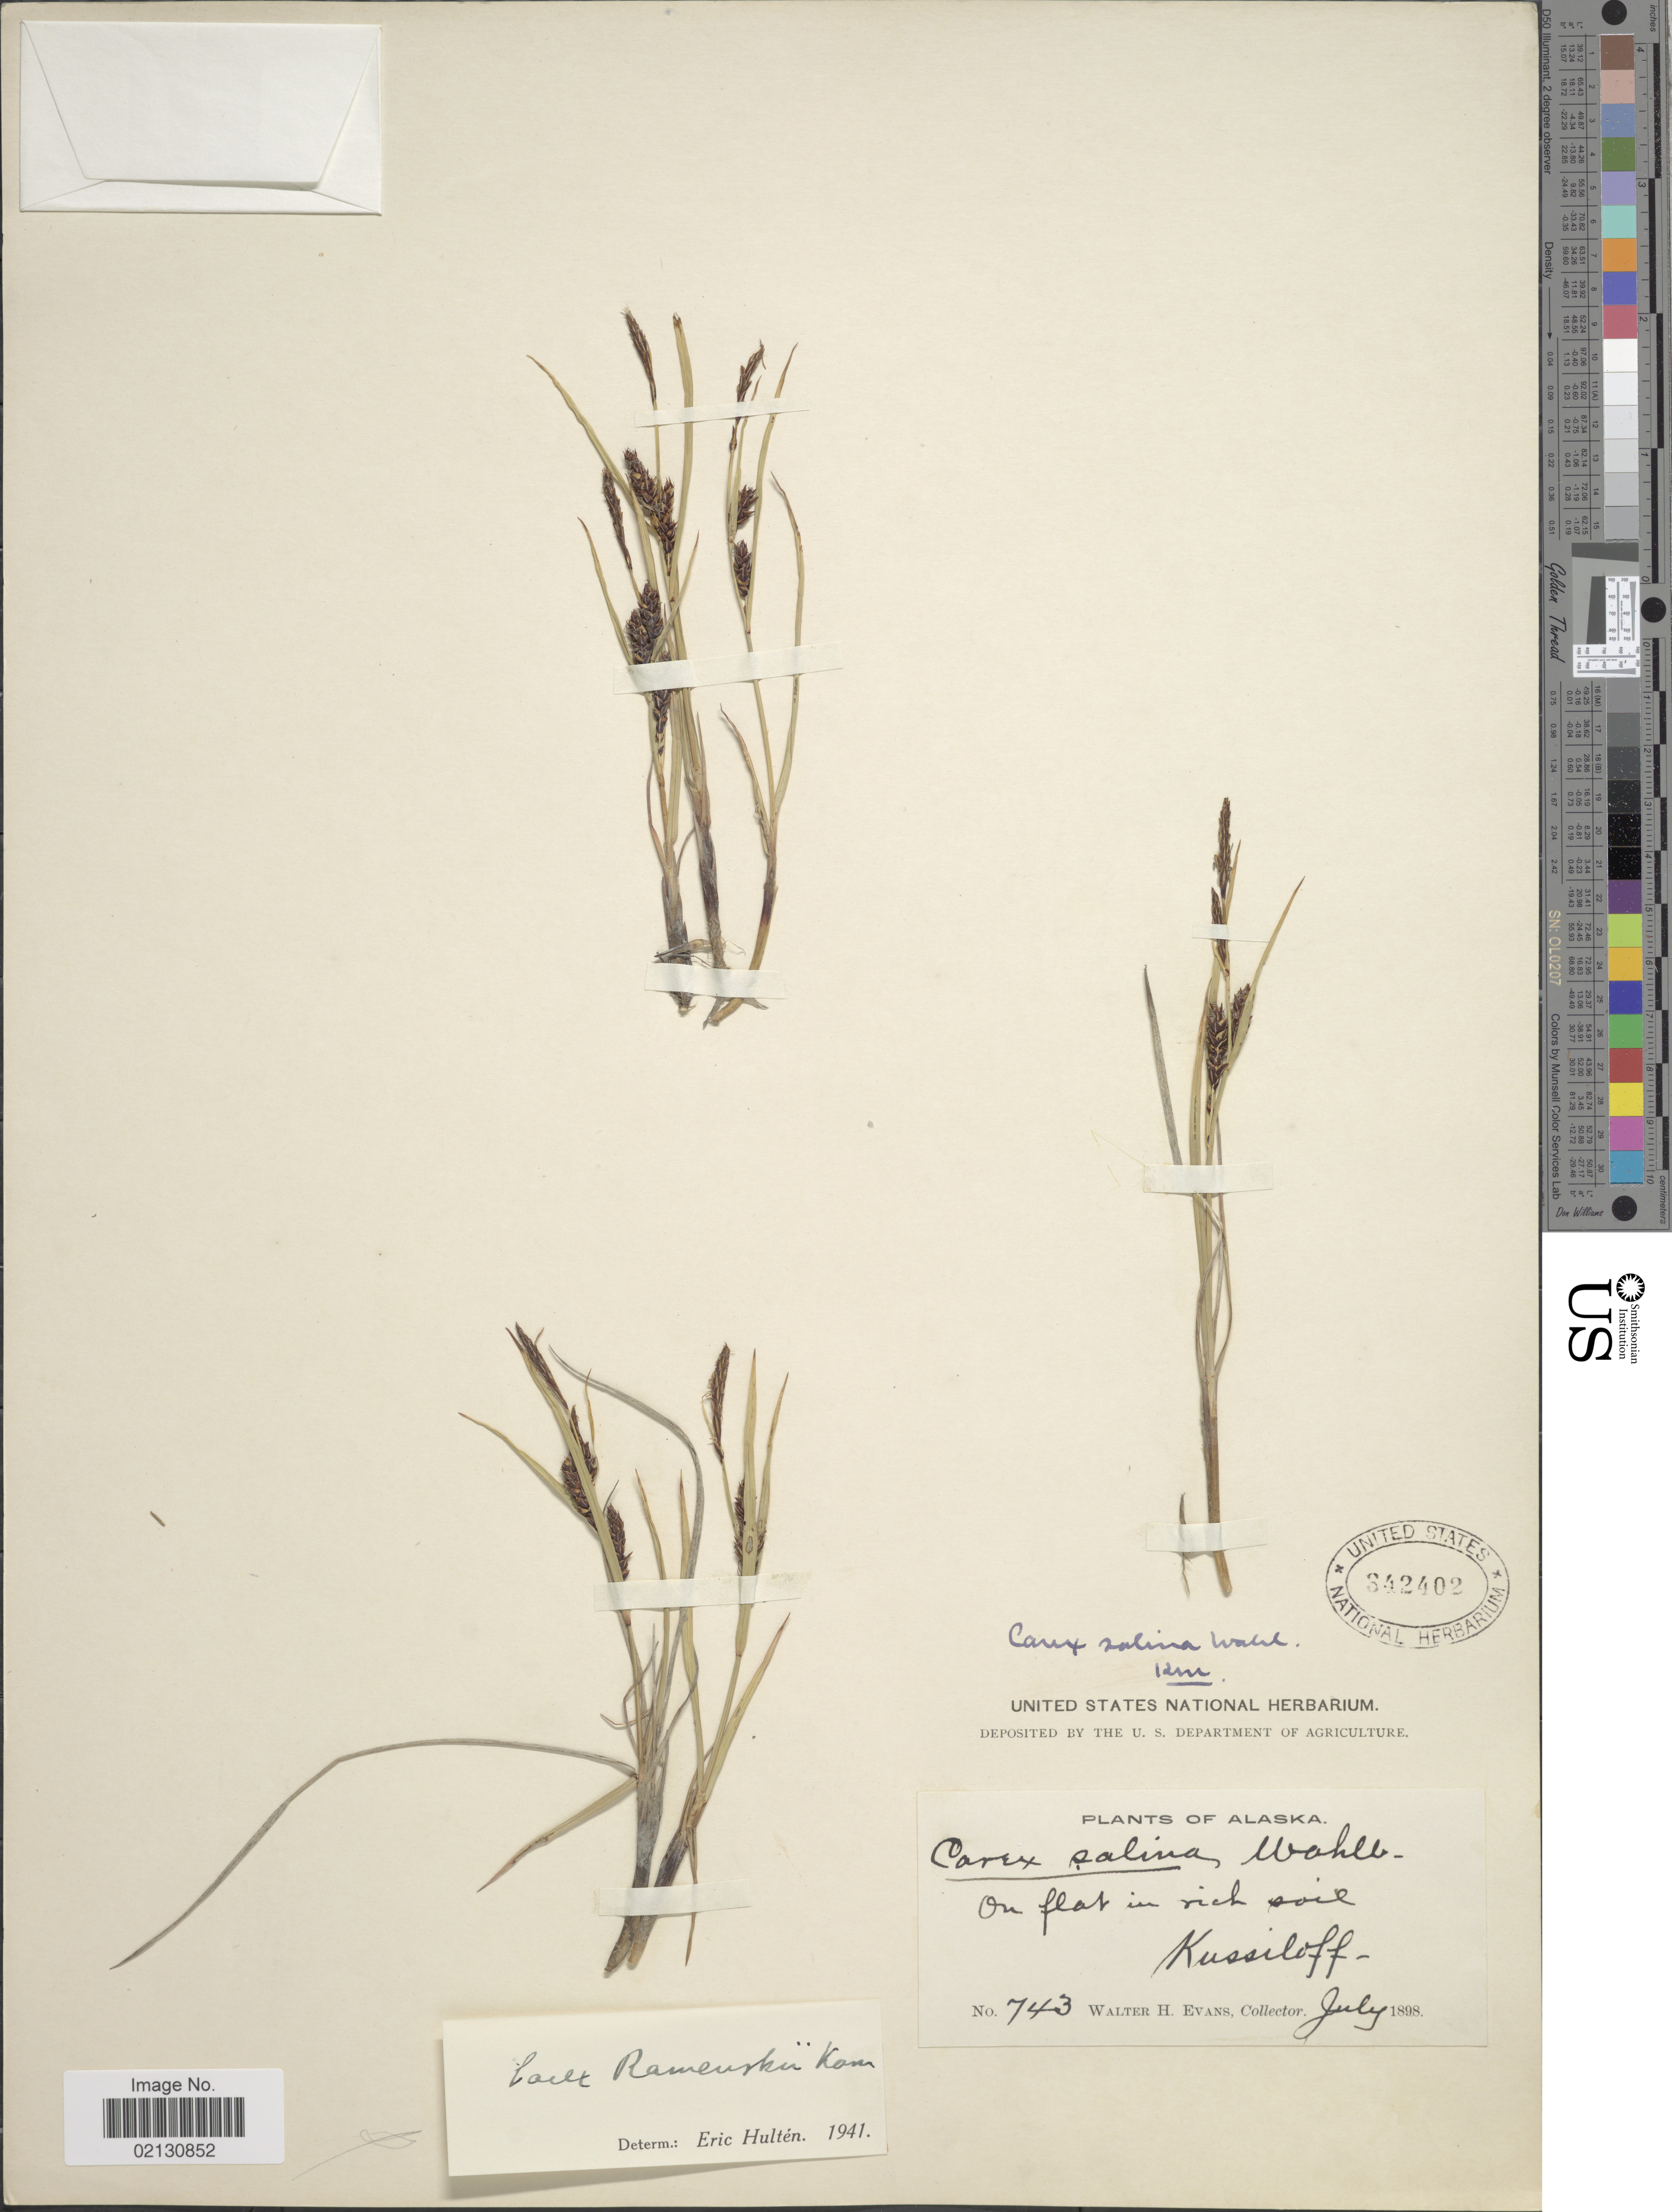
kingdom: Plantae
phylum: Tracheophyta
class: Liliopsida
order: Poales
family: Cyperaceae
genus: Carex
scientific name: Carex ramenskii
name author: Kom.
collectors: W. H. Evans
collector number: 743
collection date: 1898-07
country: United States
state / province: Alaska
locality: Kussiloff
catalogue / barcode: US 342402